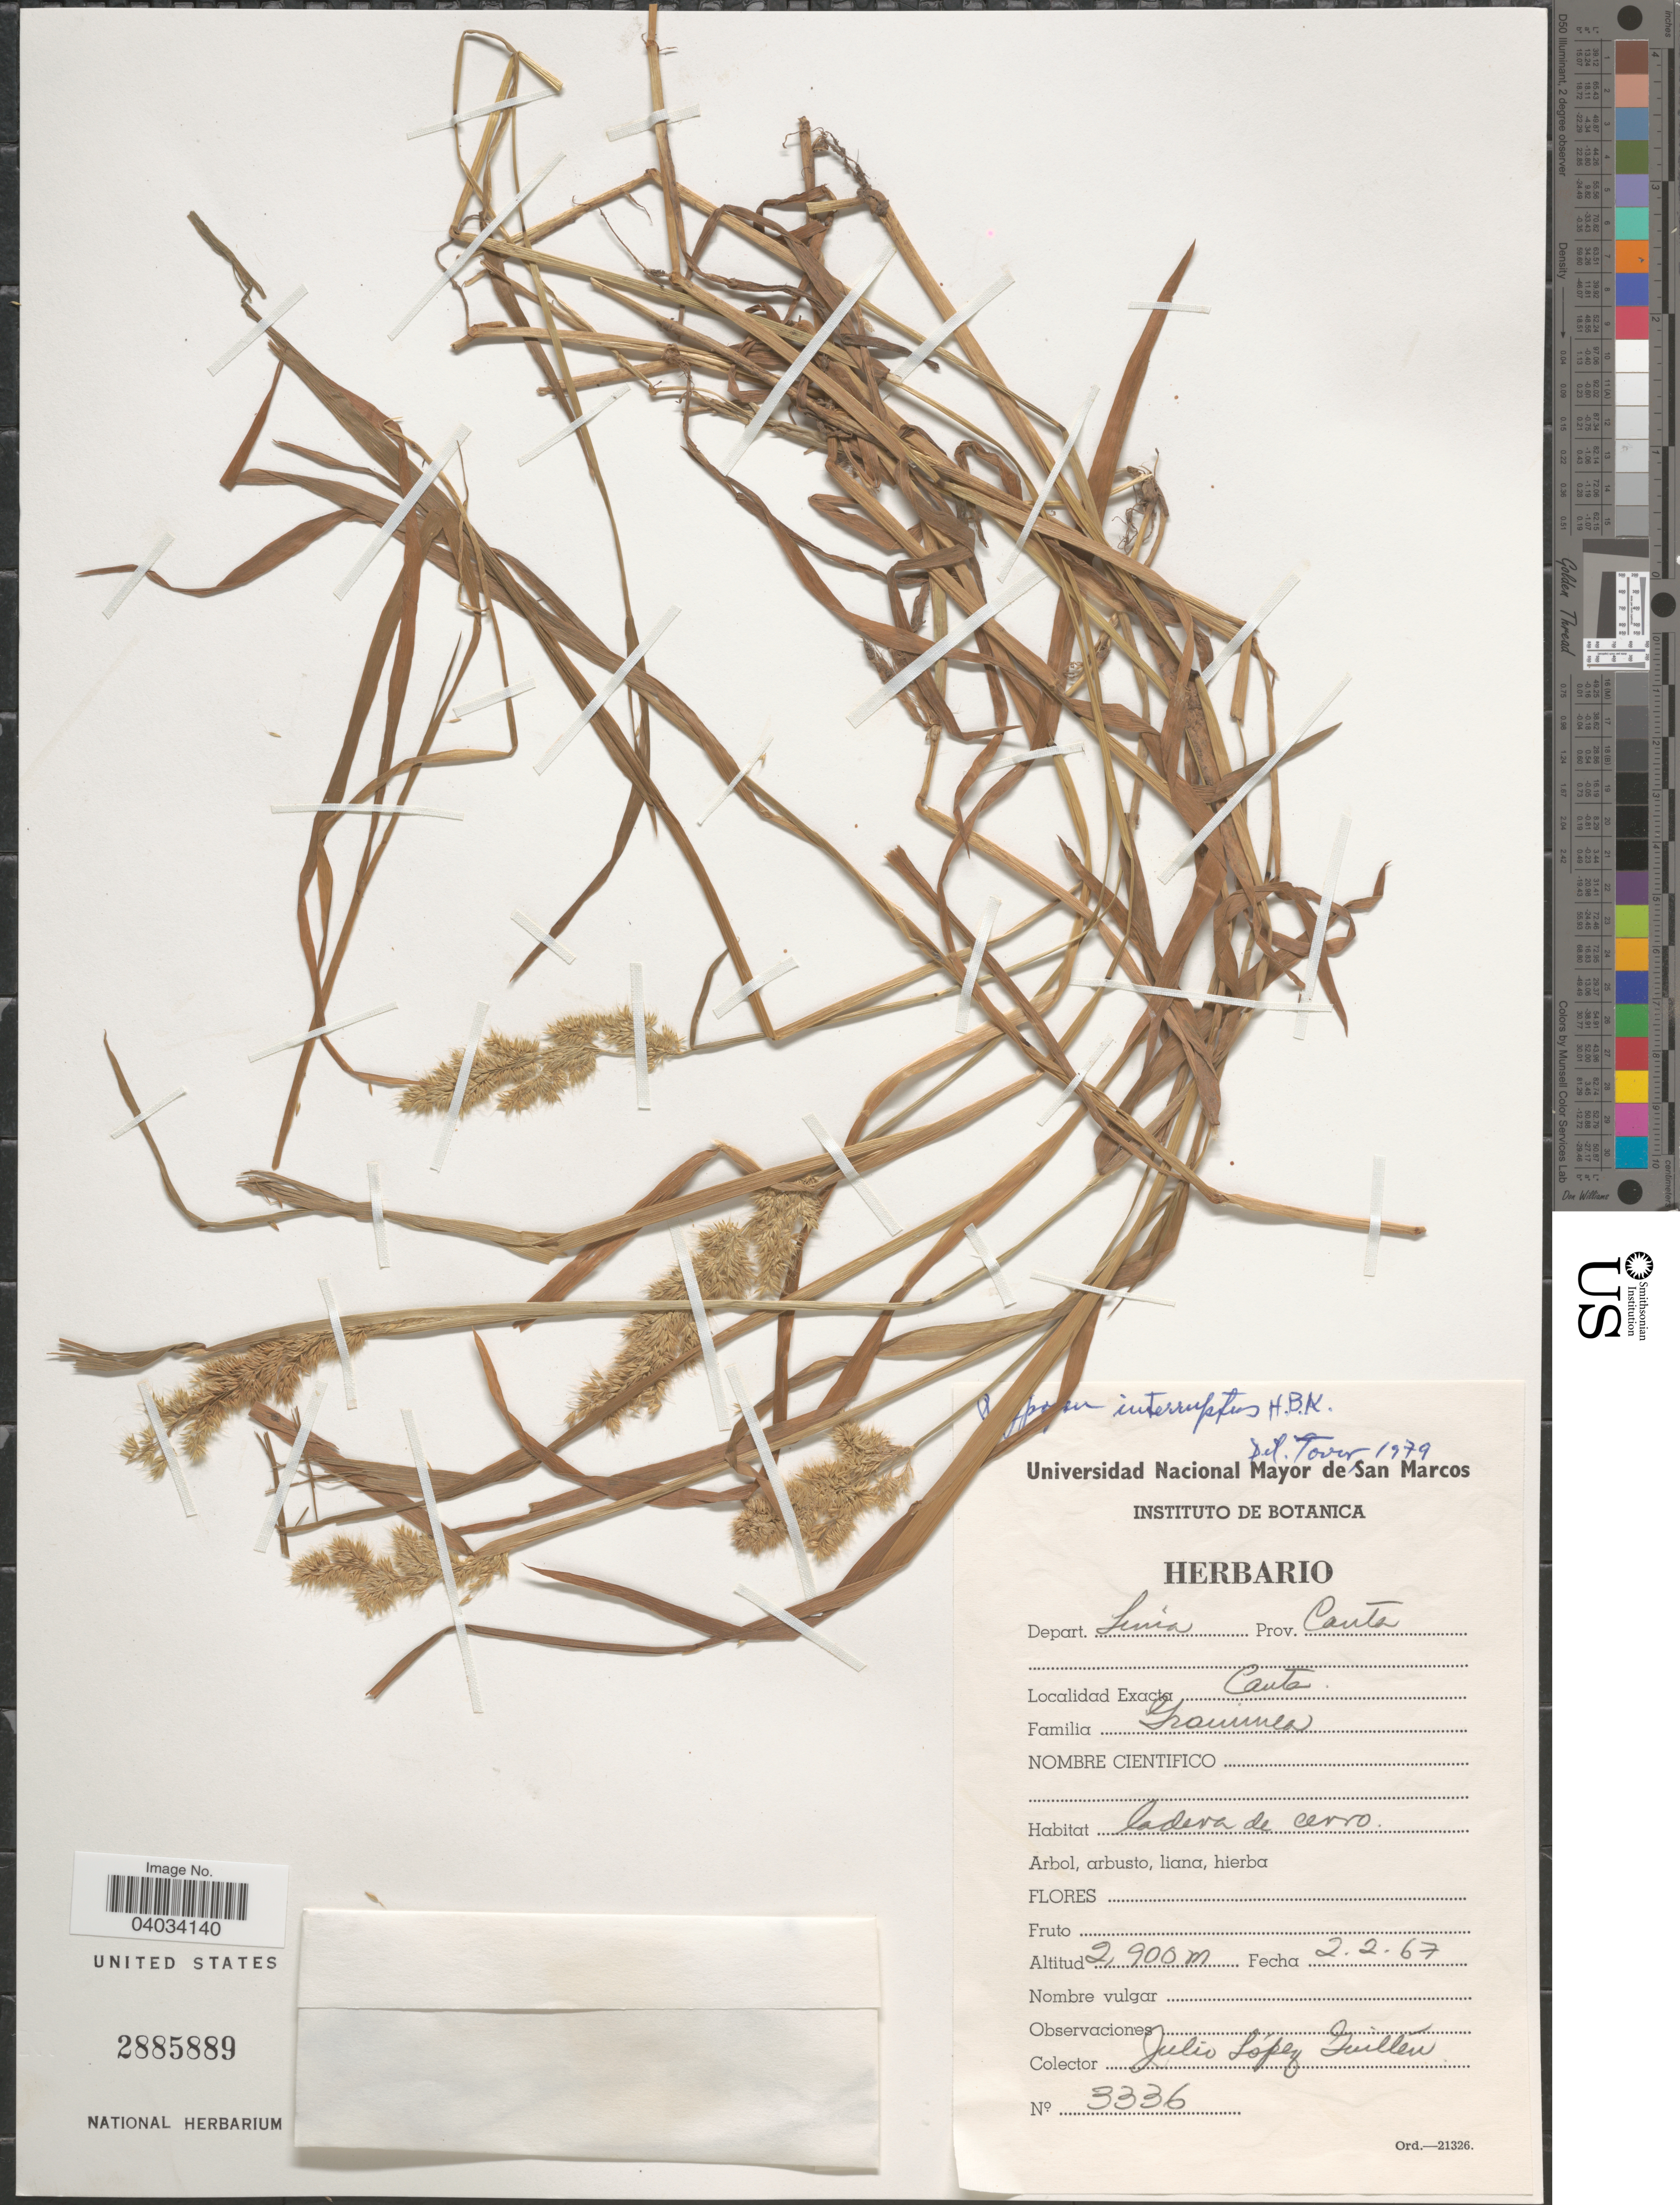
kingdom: Plantae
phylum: Tracheophyta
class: Liliopsida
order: Poales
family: Poaceae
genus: Polypogon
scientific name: Polypogon interruptus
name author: Kunth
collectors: J. López Guillén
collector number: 3336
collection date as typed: Transcribed d/m/y: 2/2/67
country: Peru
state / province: Lima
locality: Depart. Lima. Prov. Canta. Canta.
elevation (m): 2900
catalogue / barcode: US 2885889